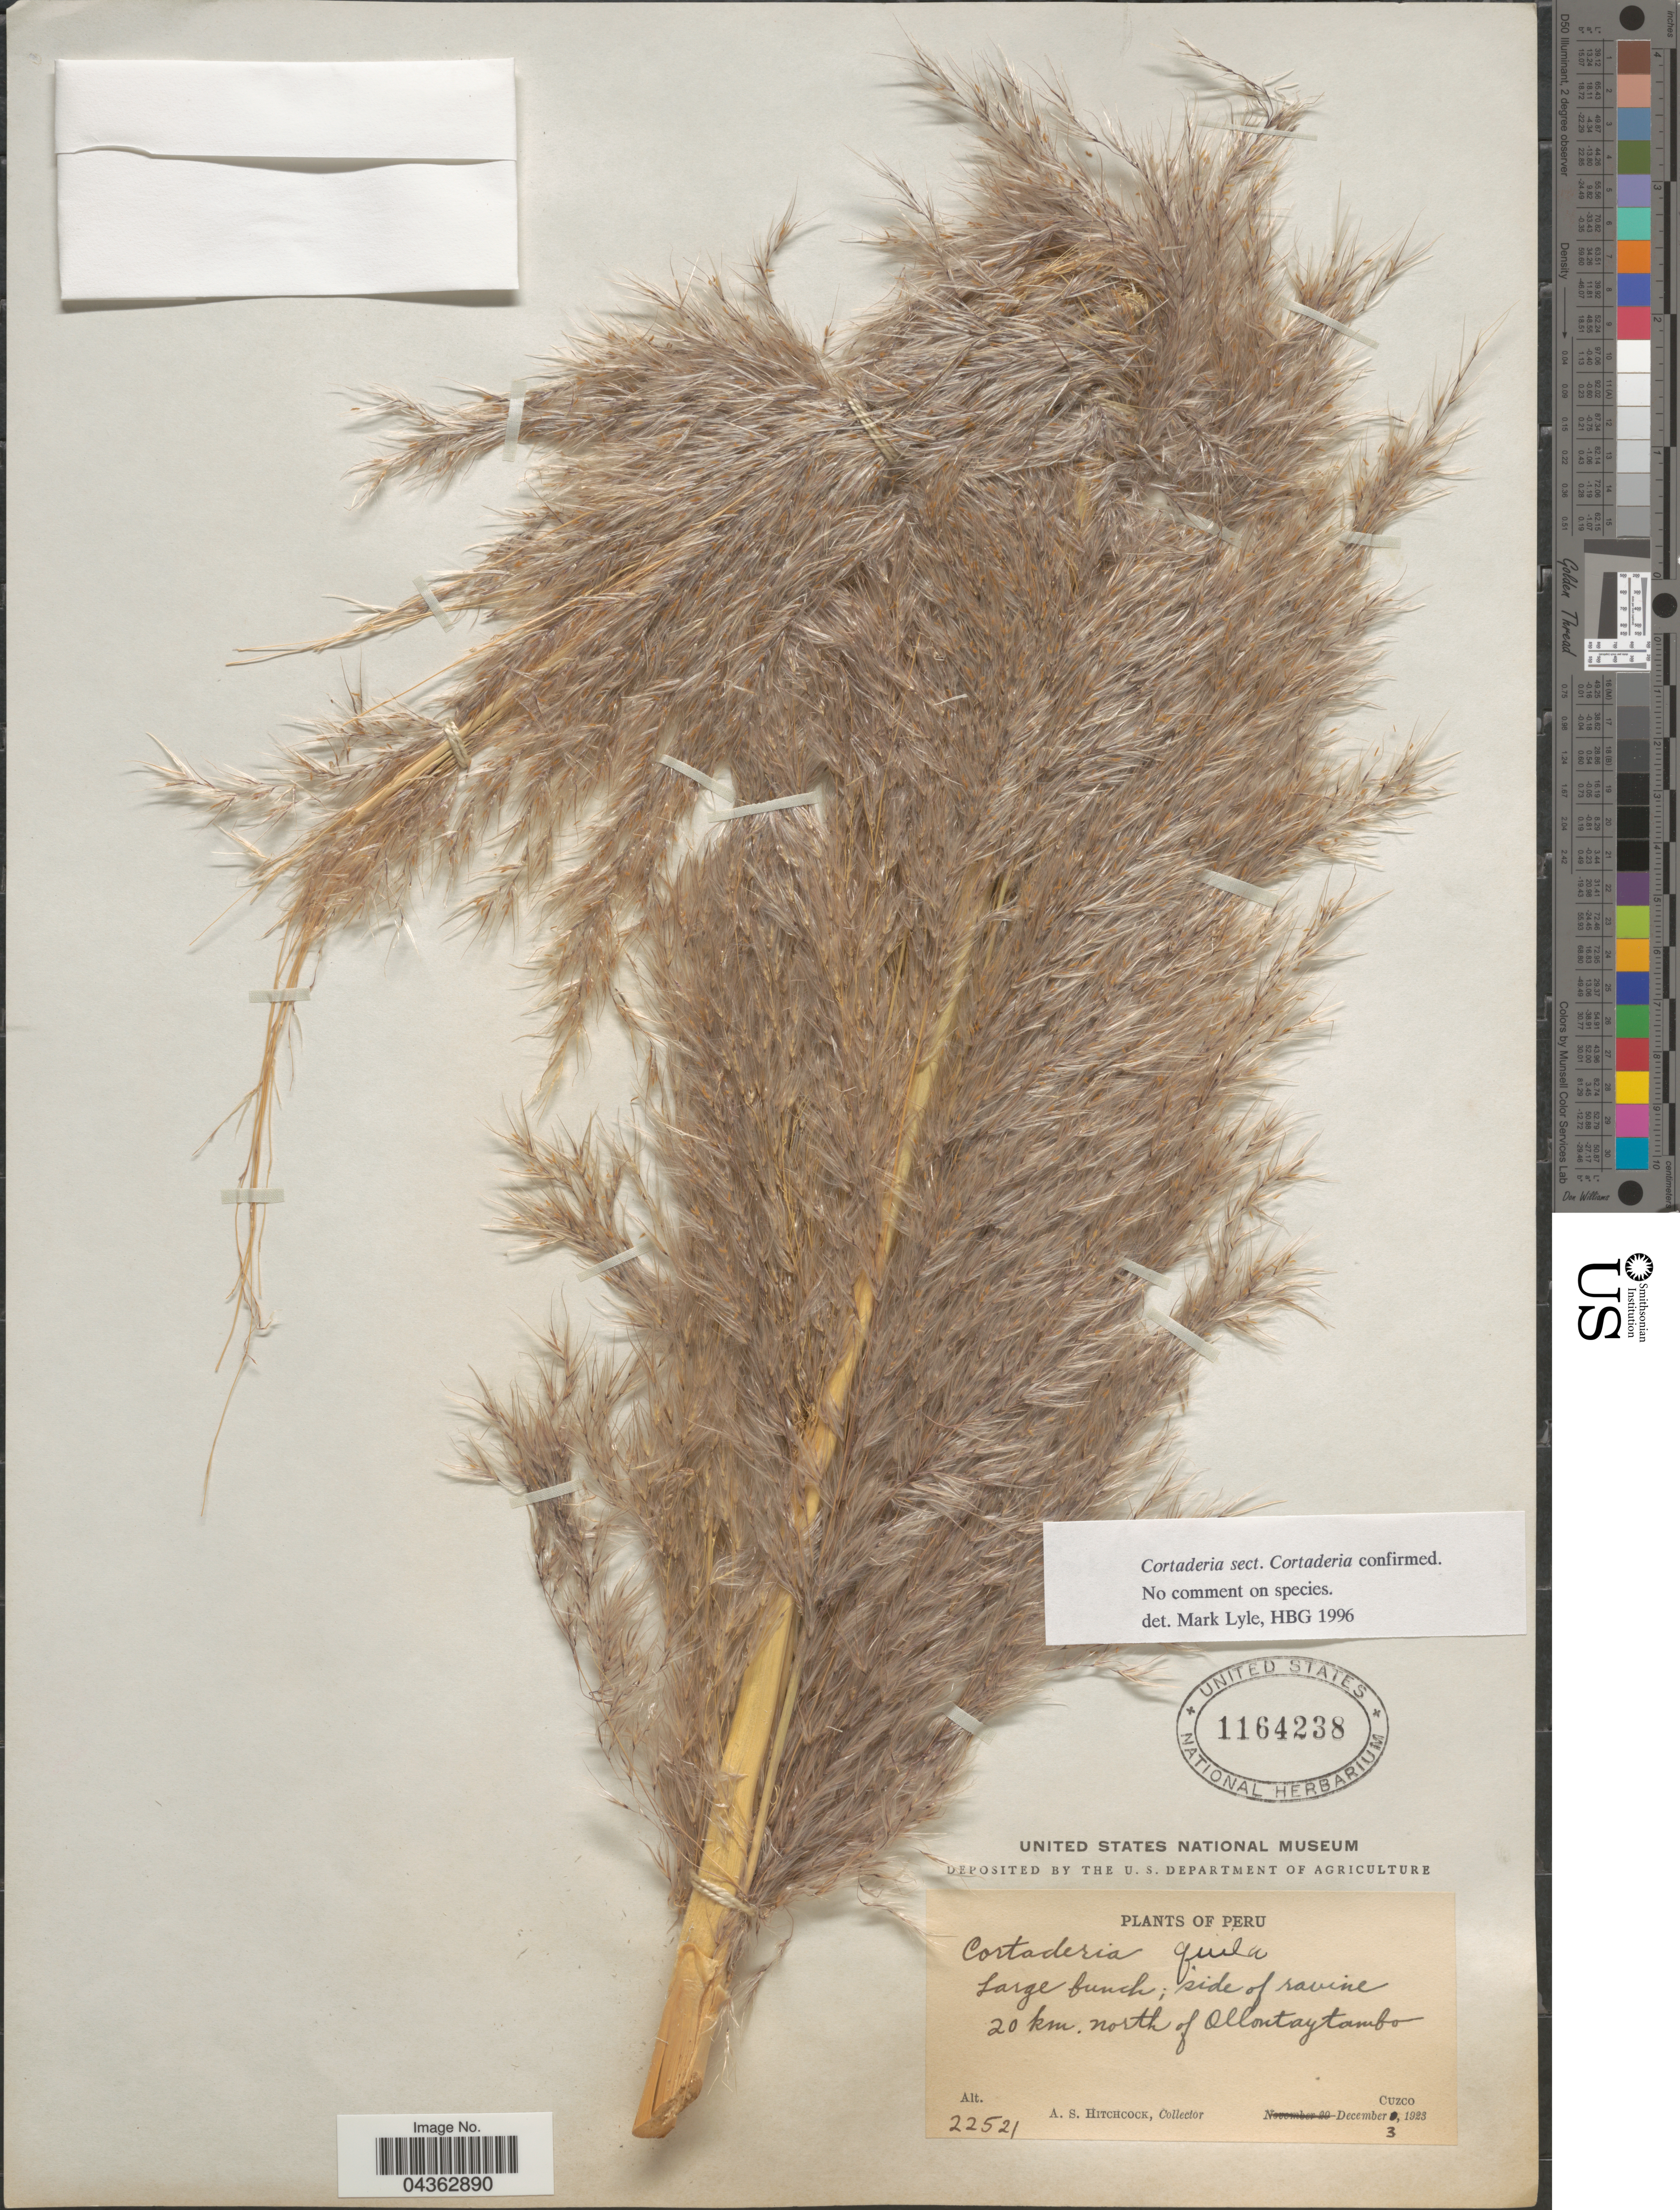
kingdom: Plantae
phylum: Tracheophyta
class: Liliopsida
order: Poales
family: Poaceae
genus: Cortaderia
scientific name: Cortaderia speciosa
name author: (Nees) Stapf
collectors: A. S. Hitchcock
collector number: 22521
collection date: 1923-12-03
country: Peru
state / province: Cusco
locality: Side of ravine. 20 km. north of Ollontaytambo. Cuzco.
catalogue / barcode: US 1164238